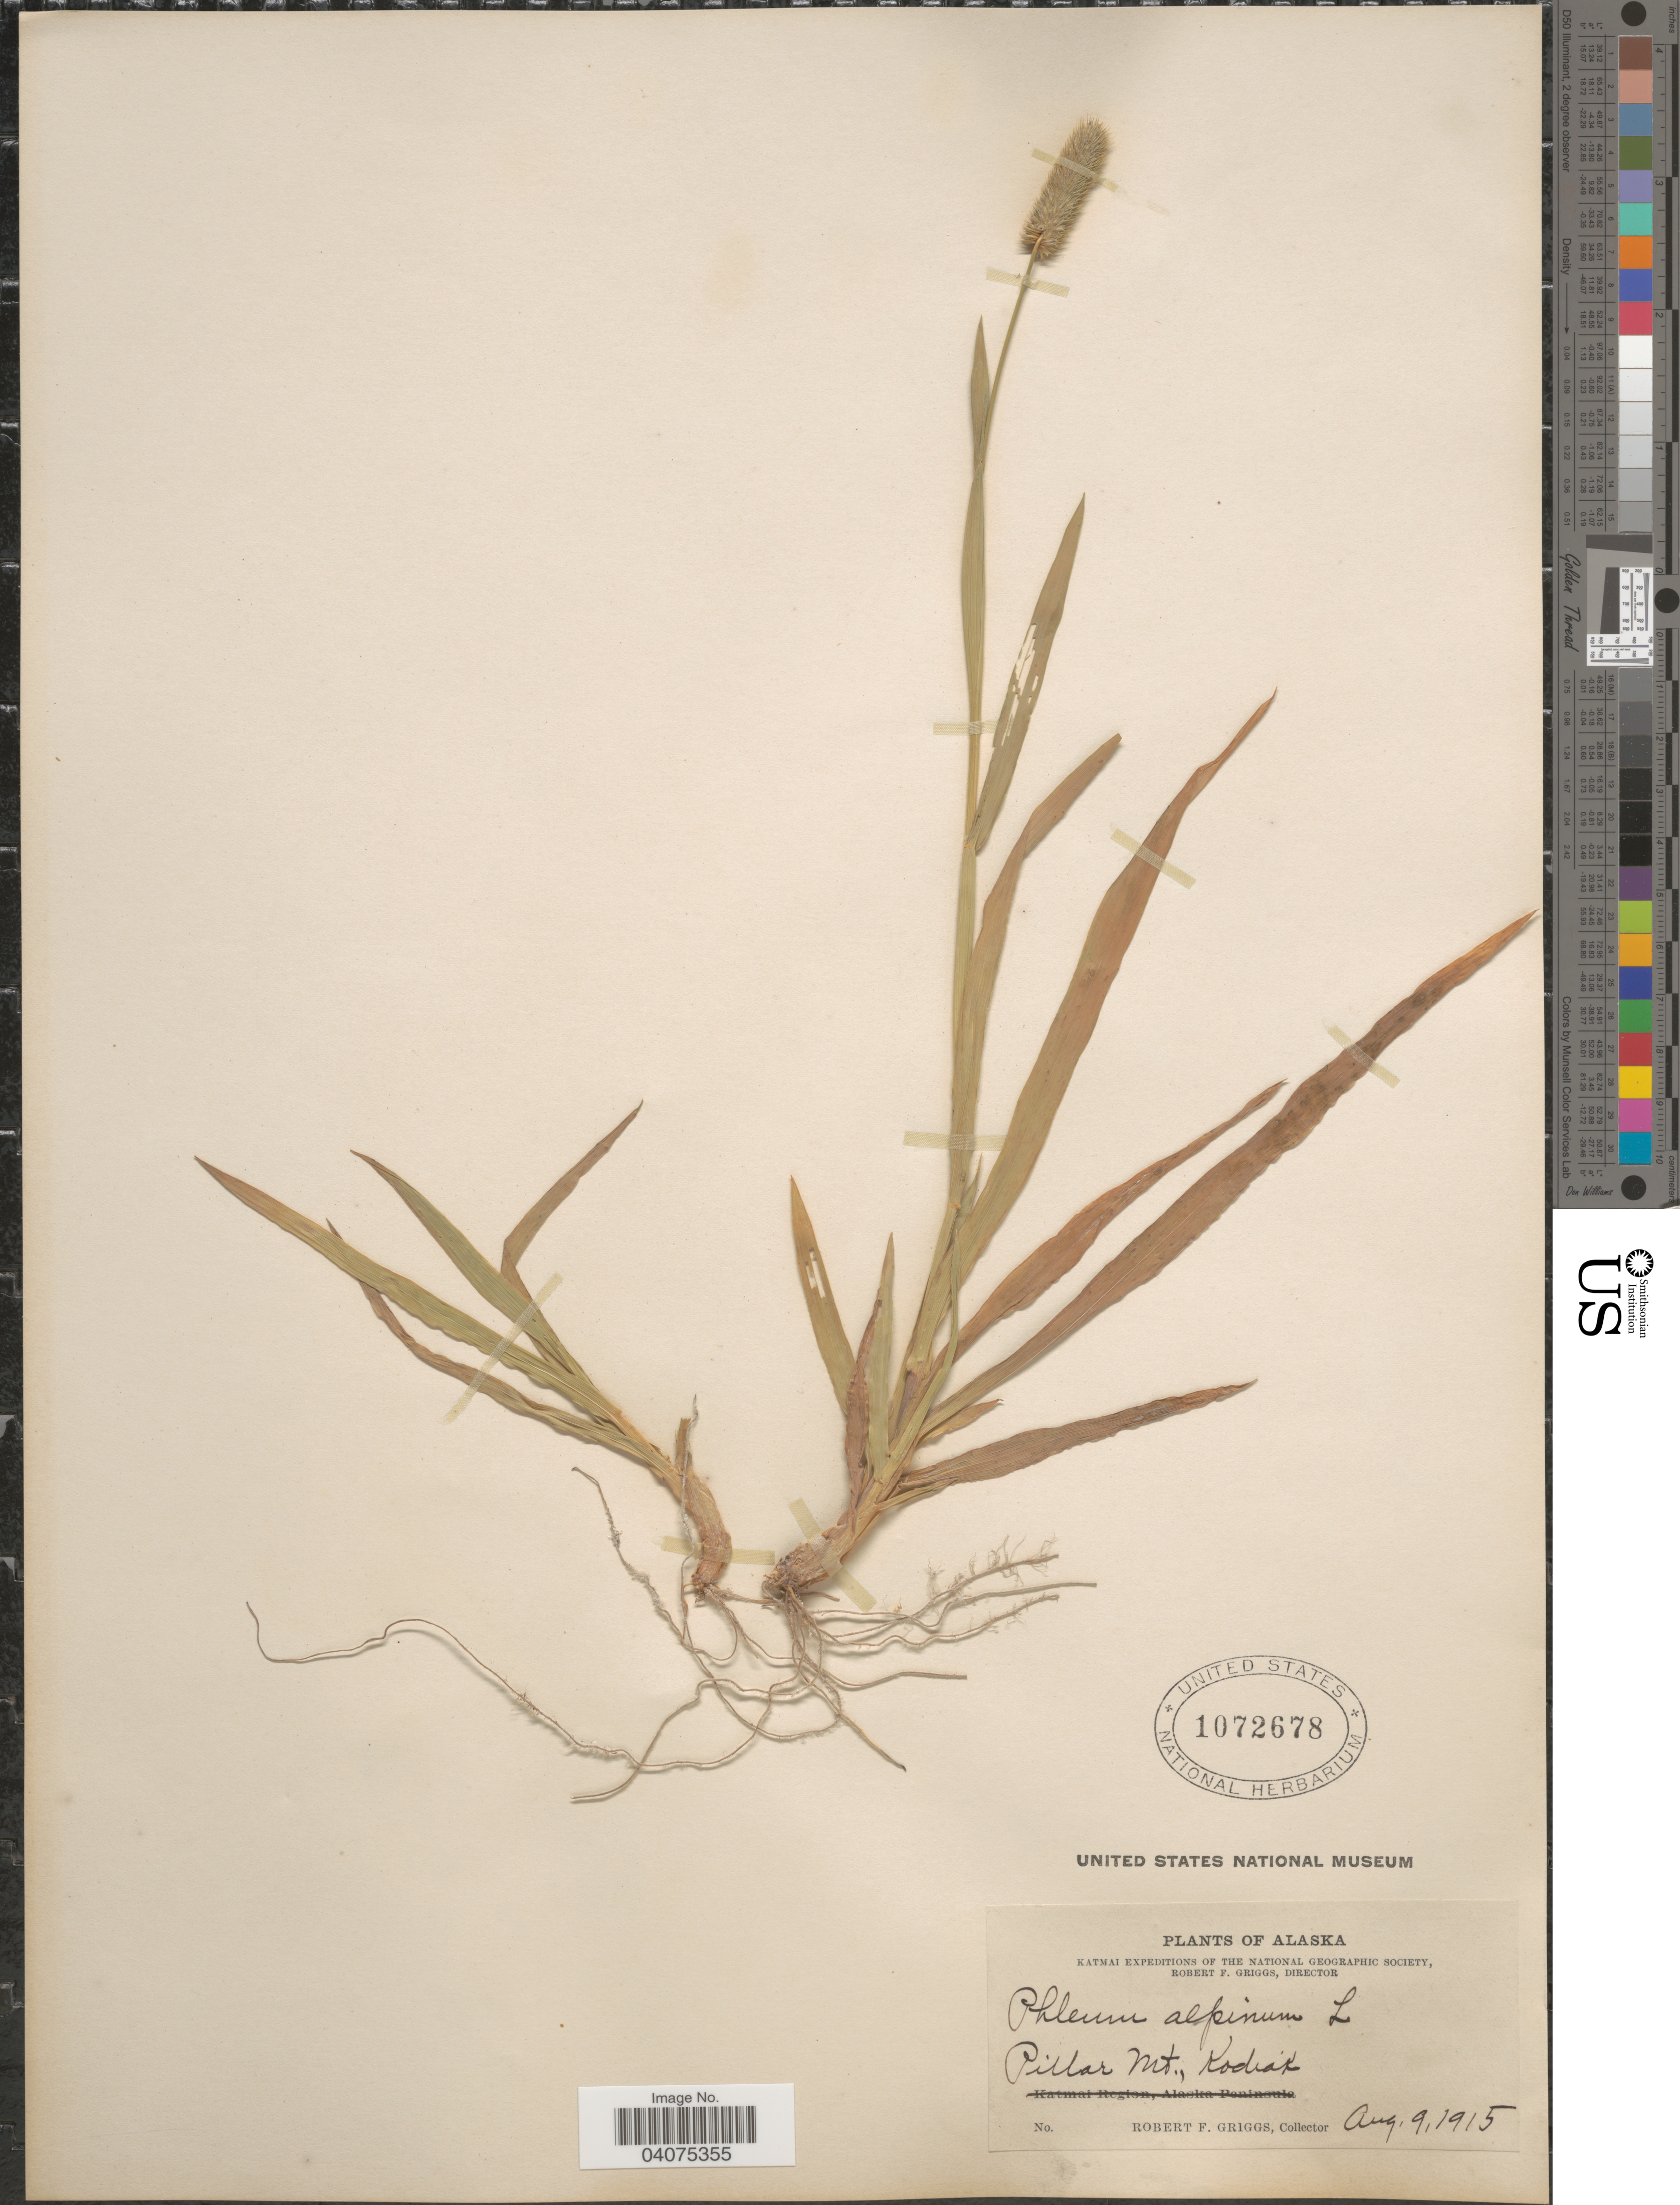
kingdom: Plantae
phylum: Tracheophyta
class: Liliopsida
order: Poales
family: Poaceae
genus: Phleum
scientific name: Phleum alpinum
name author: L.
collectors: R. F. Griggs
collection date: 1915-08-09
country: United States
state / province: Alaska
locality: Katmai Expeditions of The National Geographic Society. Pillar Mt., Kodiak.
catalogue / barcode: US 1072678